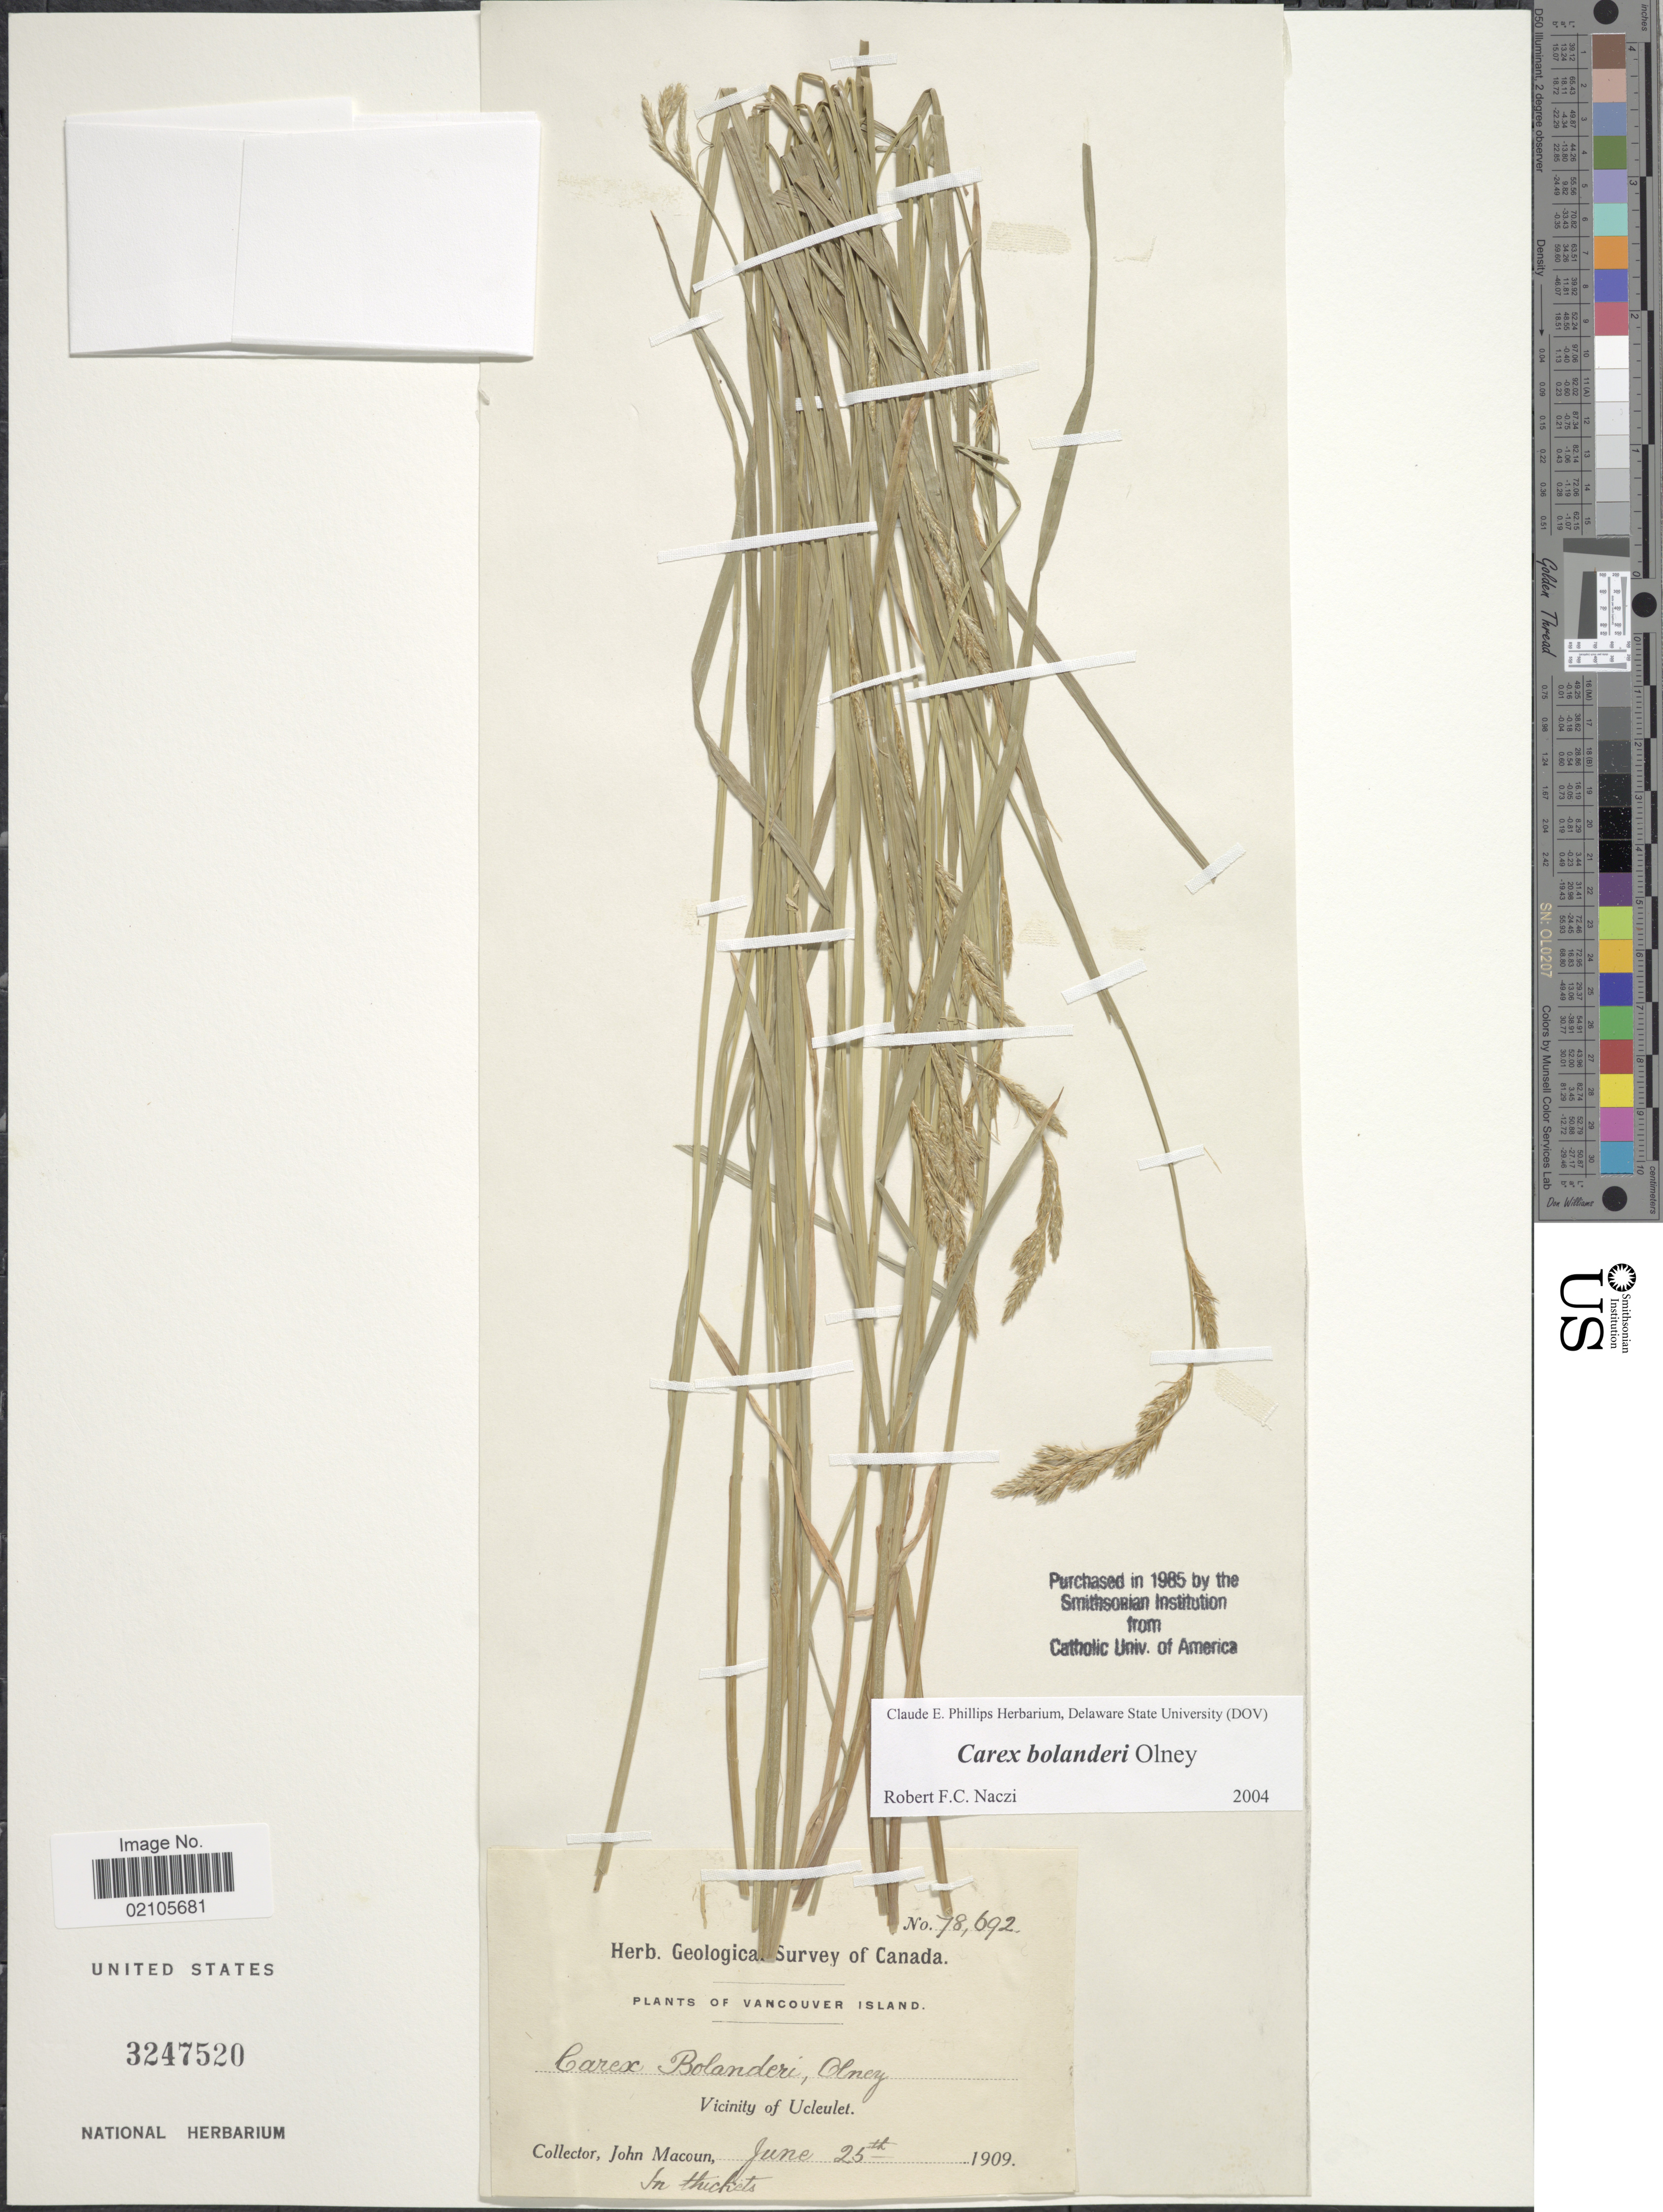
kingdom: Plantae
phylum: Tracheophyta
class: Liliopsida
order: Poales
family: Cyperaceae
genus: Carex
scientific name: Carex bolanderi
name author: Olney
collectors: J. Macoun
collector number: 78692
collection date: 1909-06-25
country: Canada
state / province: British Columbia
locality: Vancouver Island, Vicinity of Ucleulet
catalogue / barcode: US 3247520